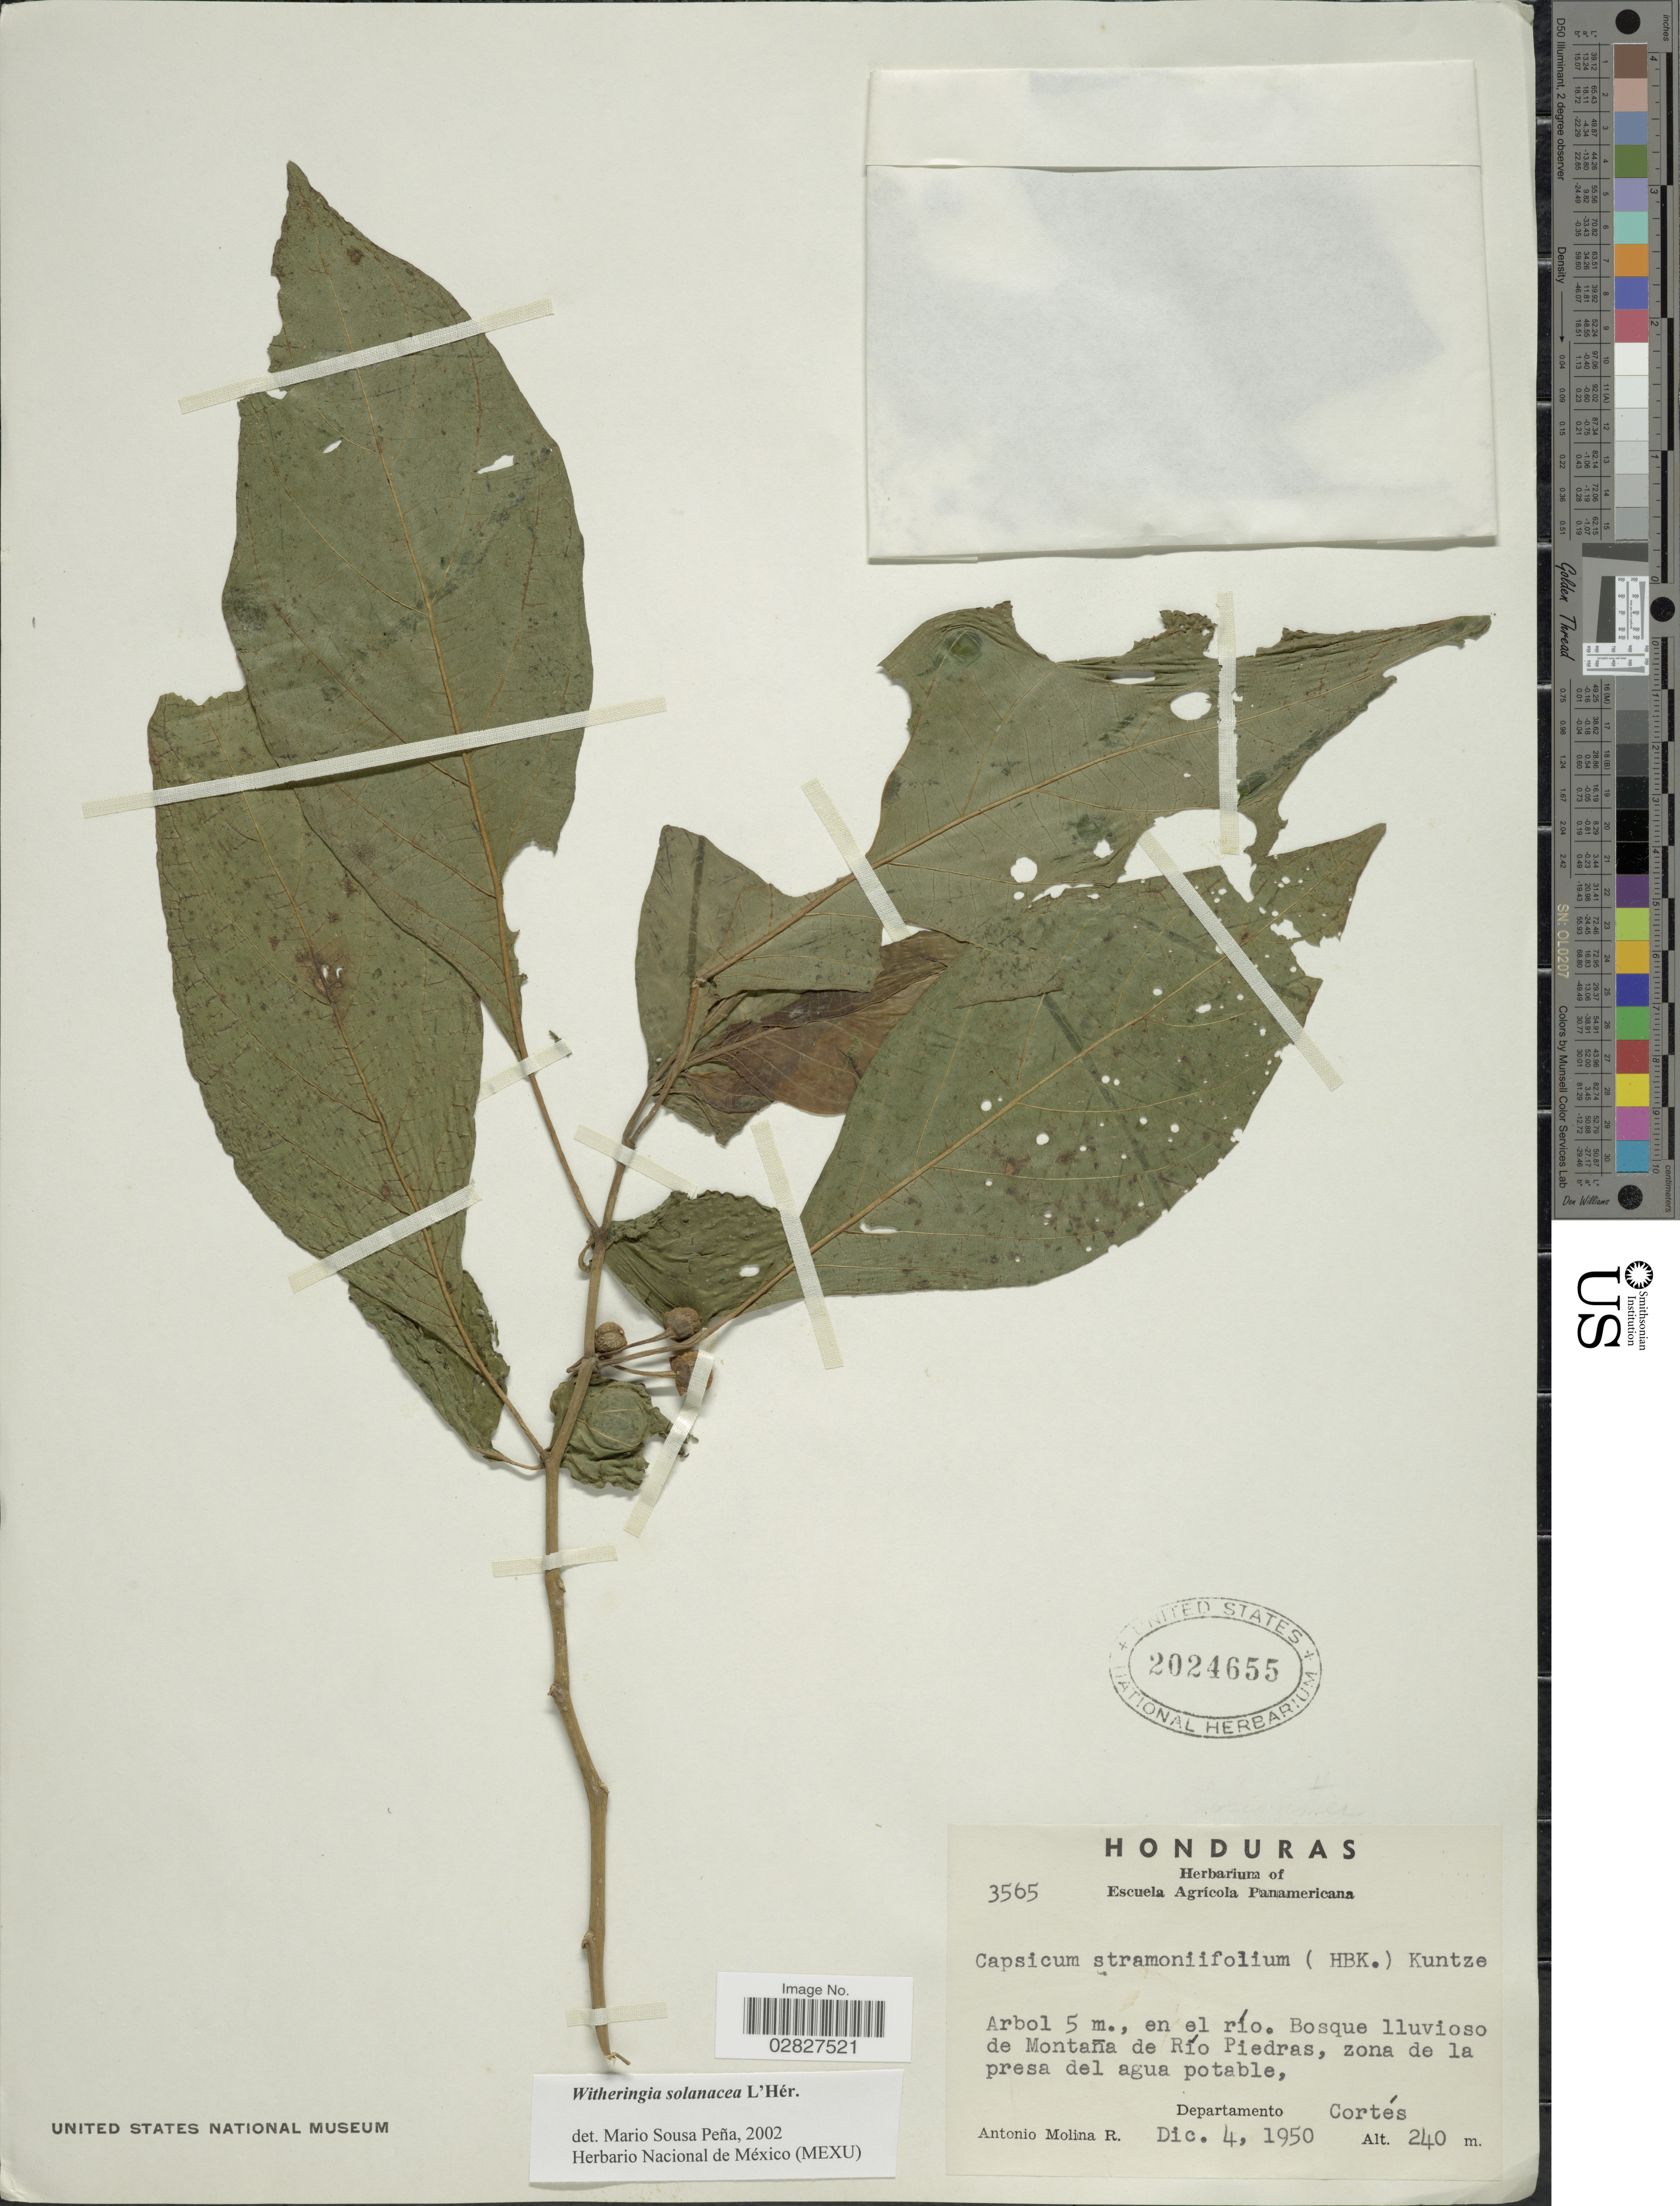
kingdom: Plantae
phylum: Tracheophyta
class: Magnoliopsida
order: Solanales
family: Solanaceae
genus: Witheringia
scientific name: Witheringia solanacea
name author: L'Hér.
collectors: A. Molina R.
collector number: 3565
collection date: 1950-12-04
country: Honduras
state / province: Cortés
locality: Arbol 5 m., en el río. Bosque lluvioso de Montaña de Río Piedras, zona de la presa del agua potable, Departamento Cortés.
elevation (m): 240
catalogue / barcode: US 2024655